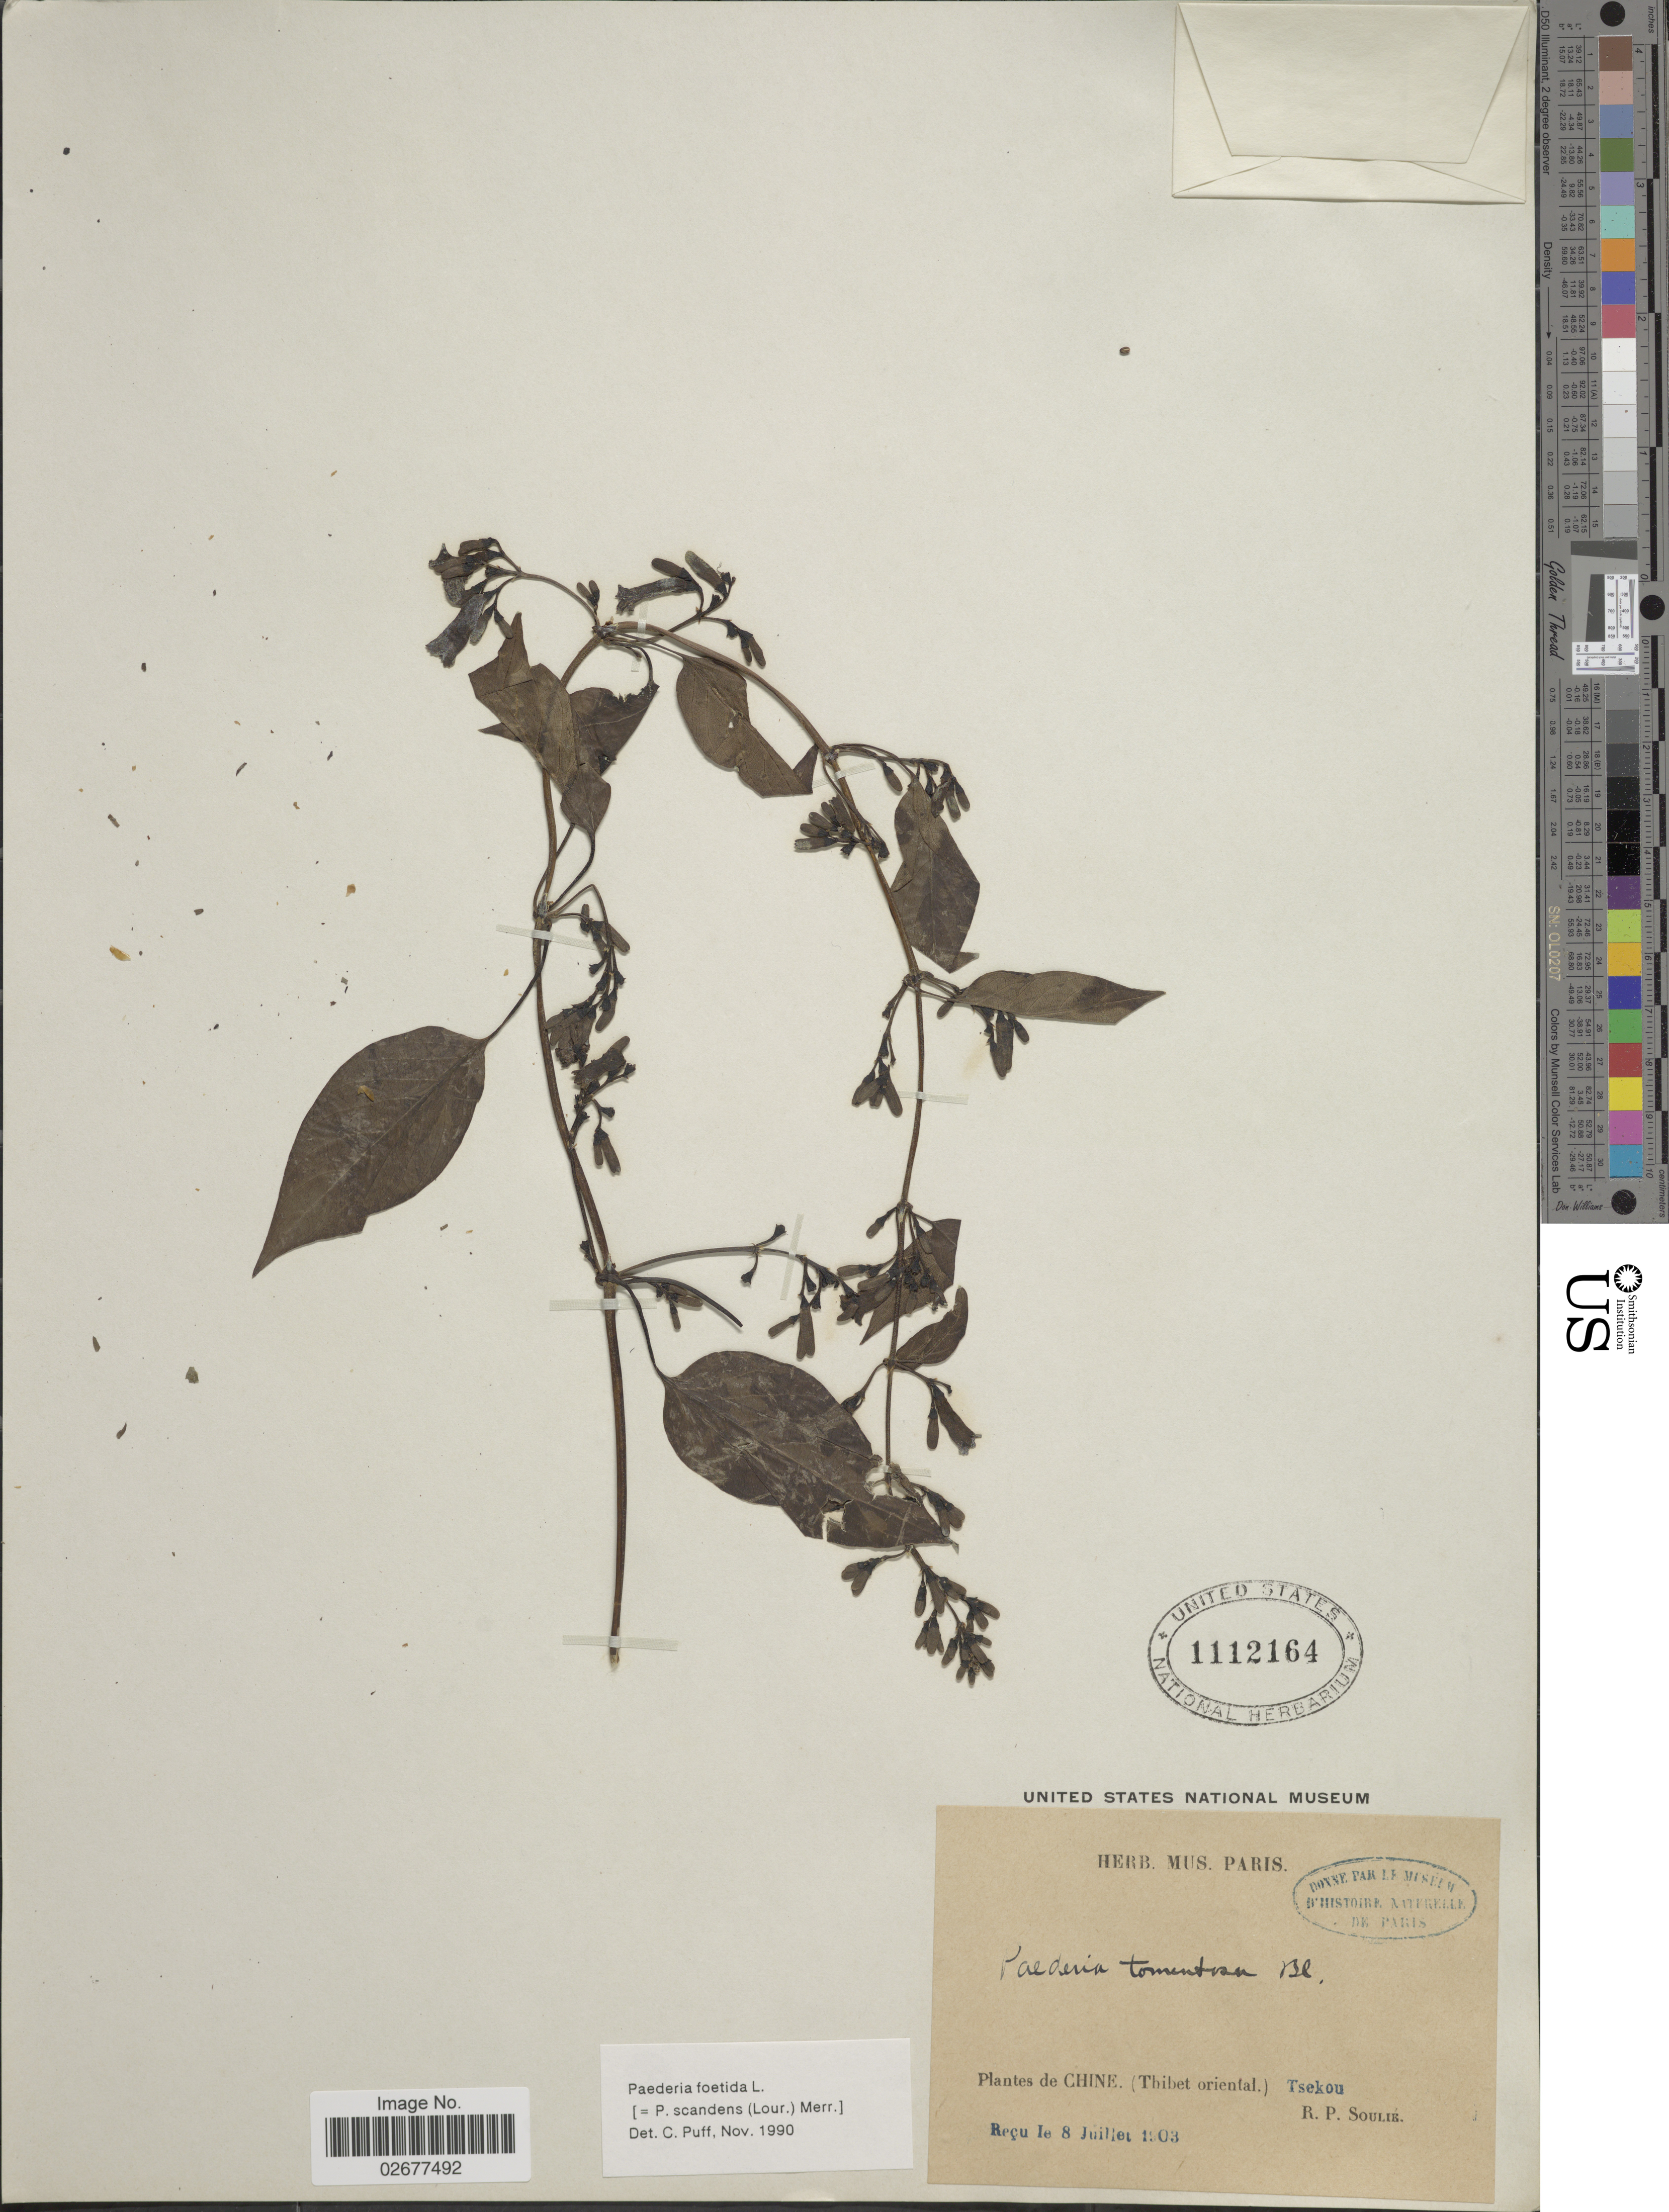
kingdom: Plantae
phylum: Tracheophyta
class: Magnoliopsida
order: Gentianales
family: Rubiaceae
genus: Paederia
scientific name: Paederia foetida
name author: L.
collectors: R. Soulié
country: China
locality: Chine. (Thibet oriental.) Tsekou.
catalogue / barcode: US 1112164